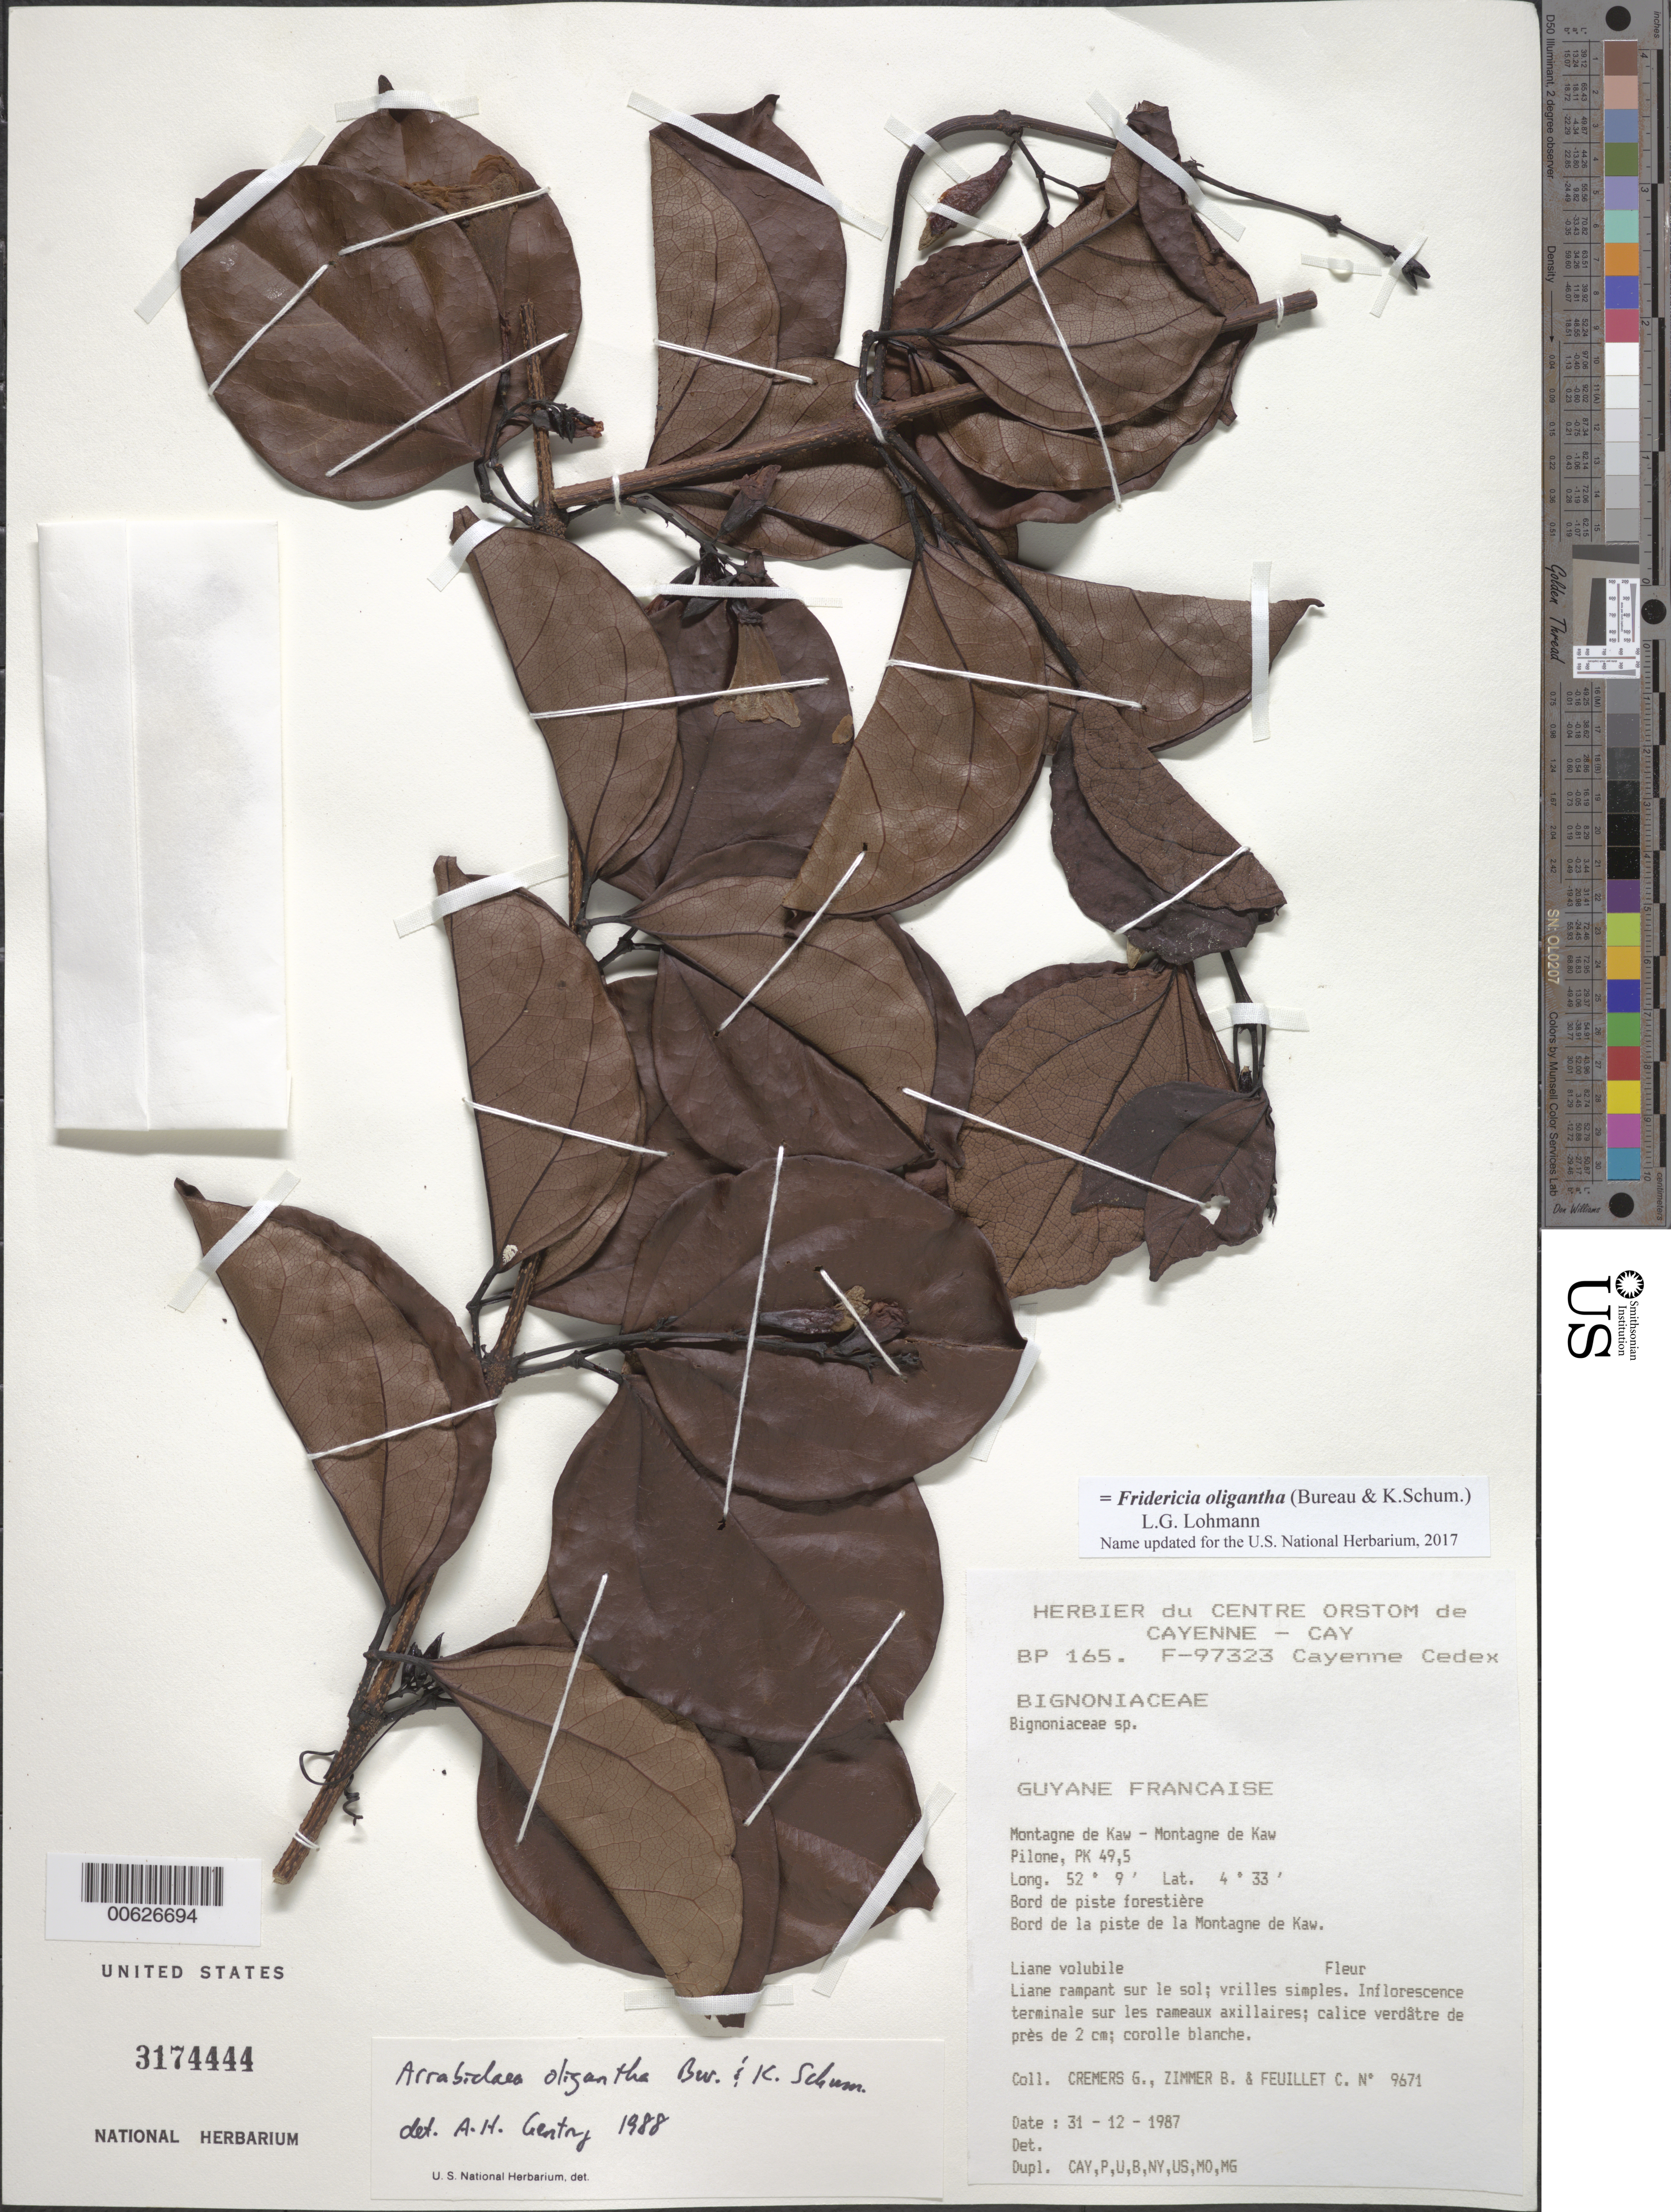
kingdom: Plantae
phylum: Tracheophyta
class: Magnoliopsida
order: Lamiales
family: Bignoniaceae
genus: Fridericia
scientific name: Fridericia oligantha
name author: (Bureau & K. Schum.) L.G. Lohmann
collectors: G. Cremers, B. Zimmer & C. Feuillet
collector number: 9671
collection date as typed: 31 Dec 1987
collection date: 1987-12-31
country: French Guiana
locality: Montagne de Kaw, pilone, PK 49.5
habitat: Bord de piste forestiere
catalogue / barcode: US 3174444